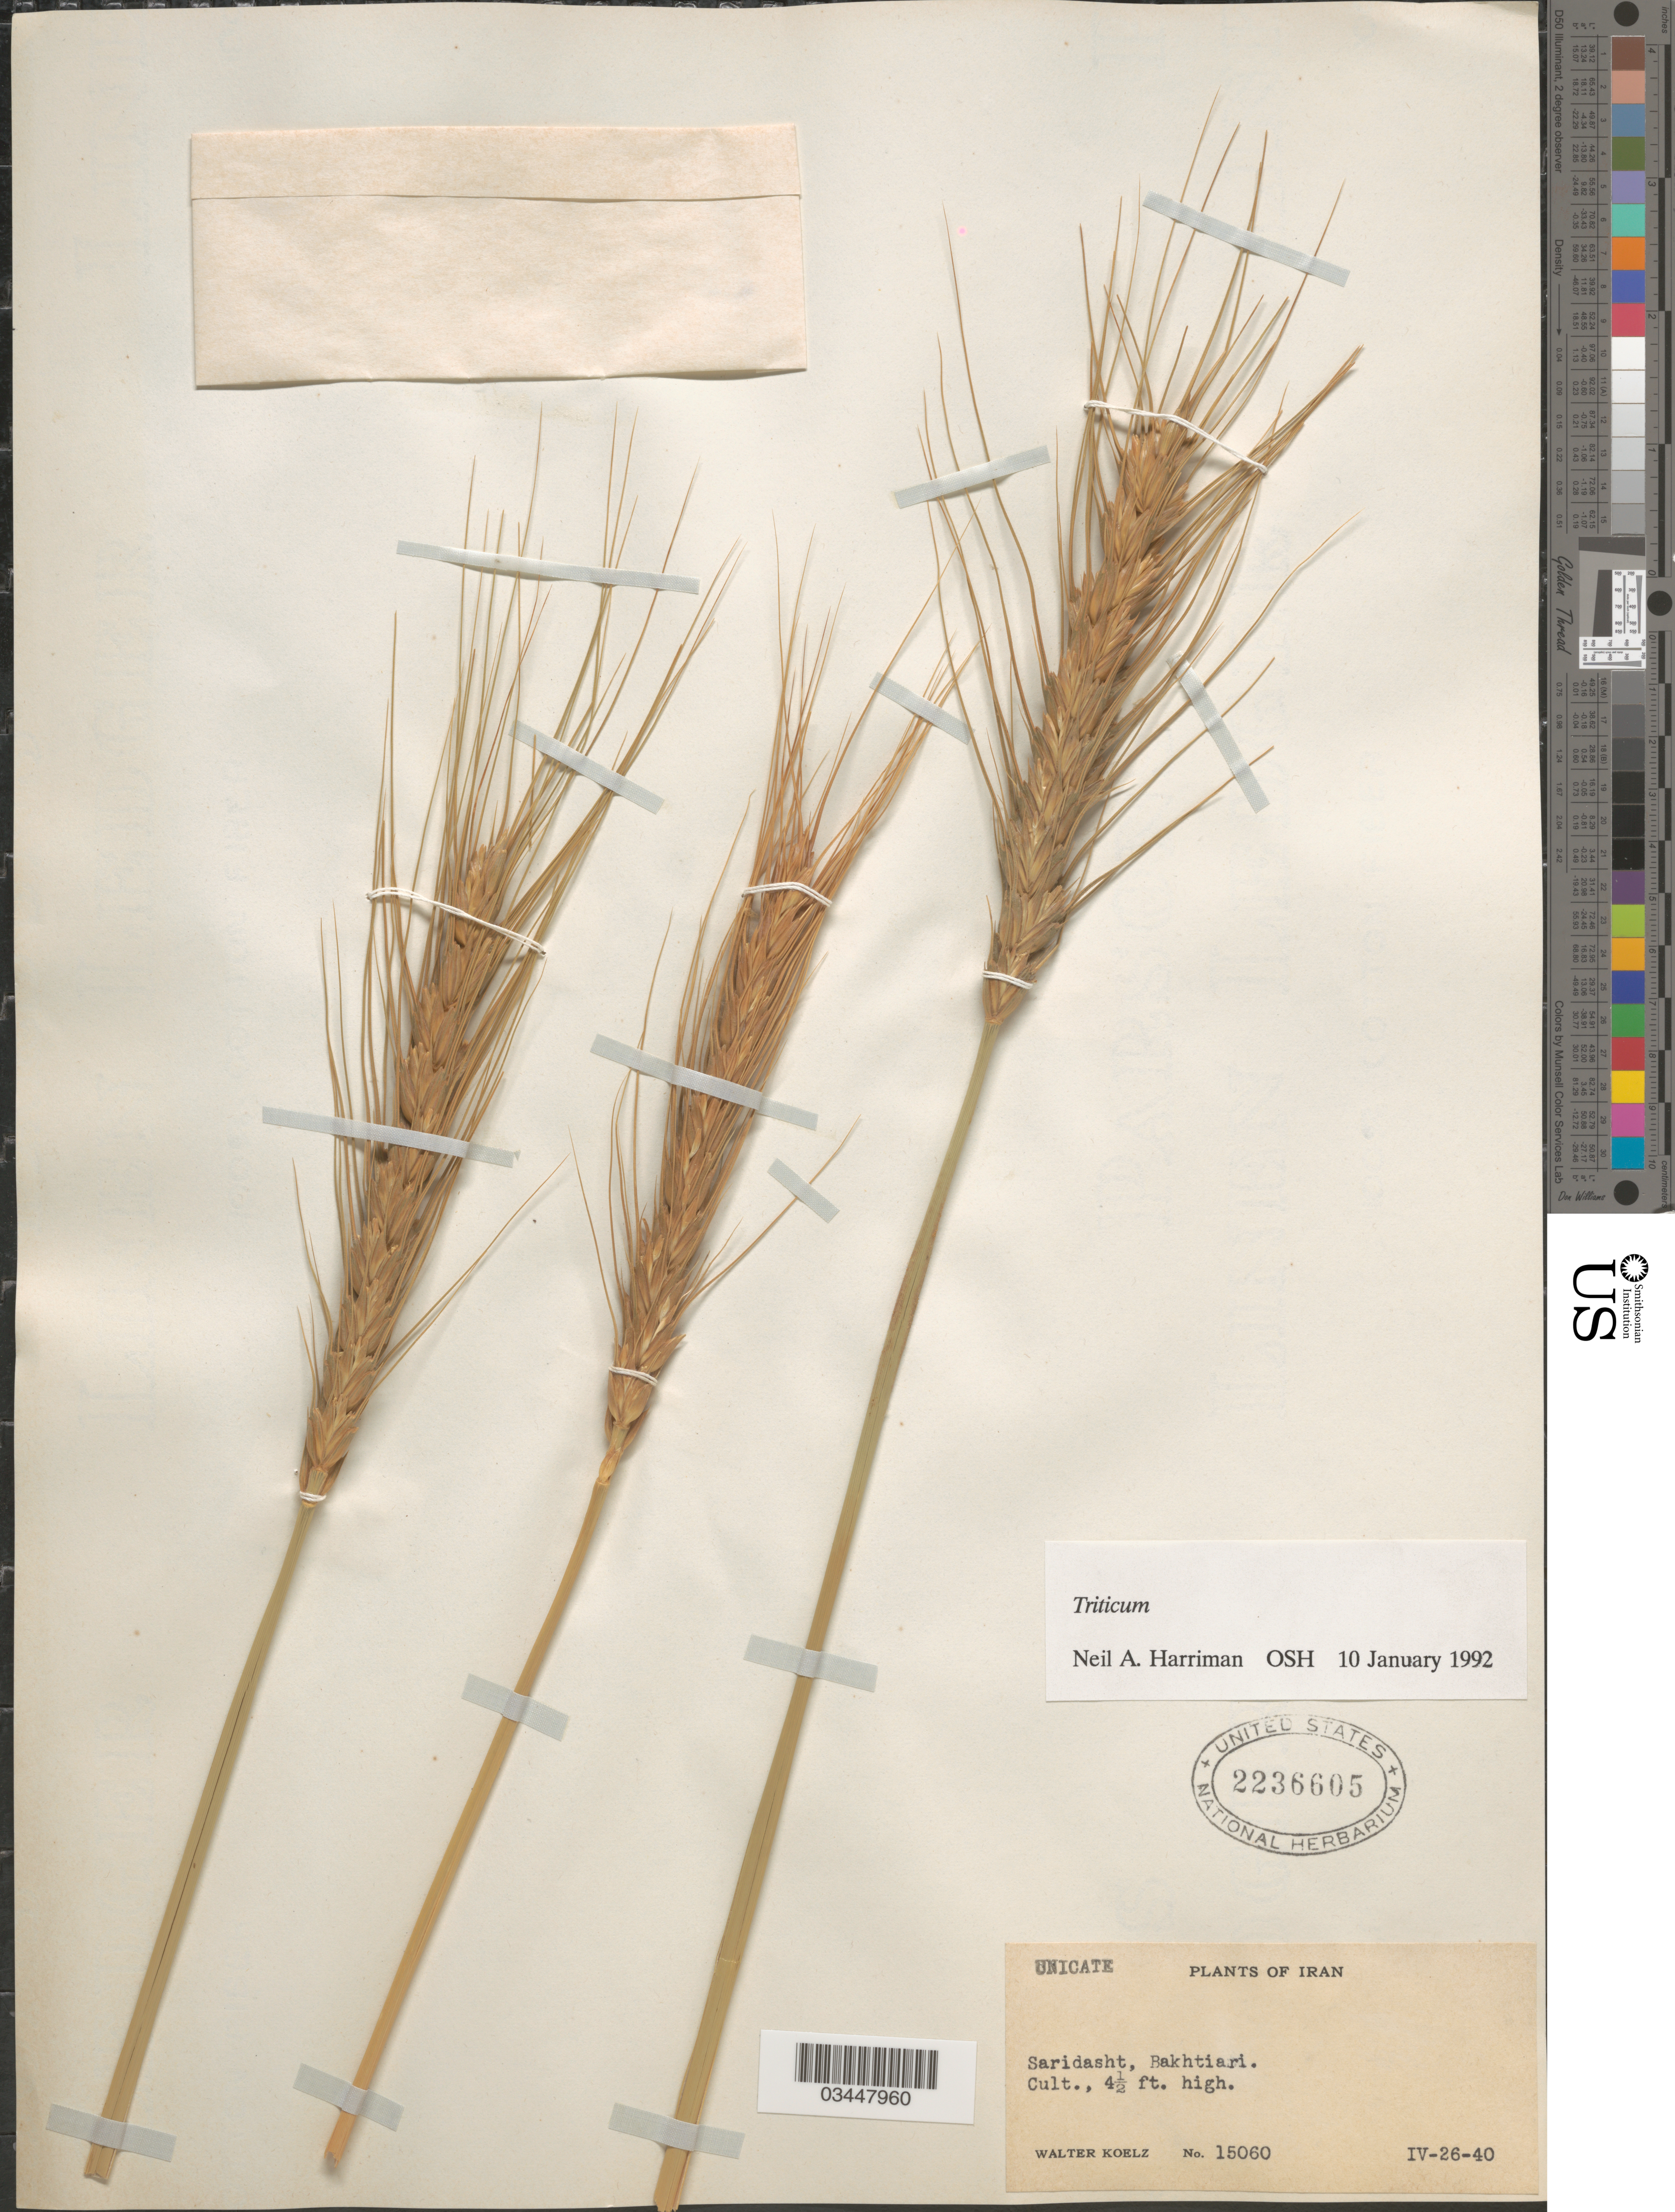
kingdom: Plantae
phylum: Tracheophyta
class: Liliopsida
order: Poales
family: Poaceae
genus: Triticum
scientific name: Triticum sp.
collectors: W. N. Koelz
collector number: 15060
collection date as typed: Transcribed d/m/y: 26/4/40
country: Iran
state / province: Chahar Mahaal and Bakhtiari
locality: Saridasht, Bakhtiari.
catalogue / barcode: US 2236605